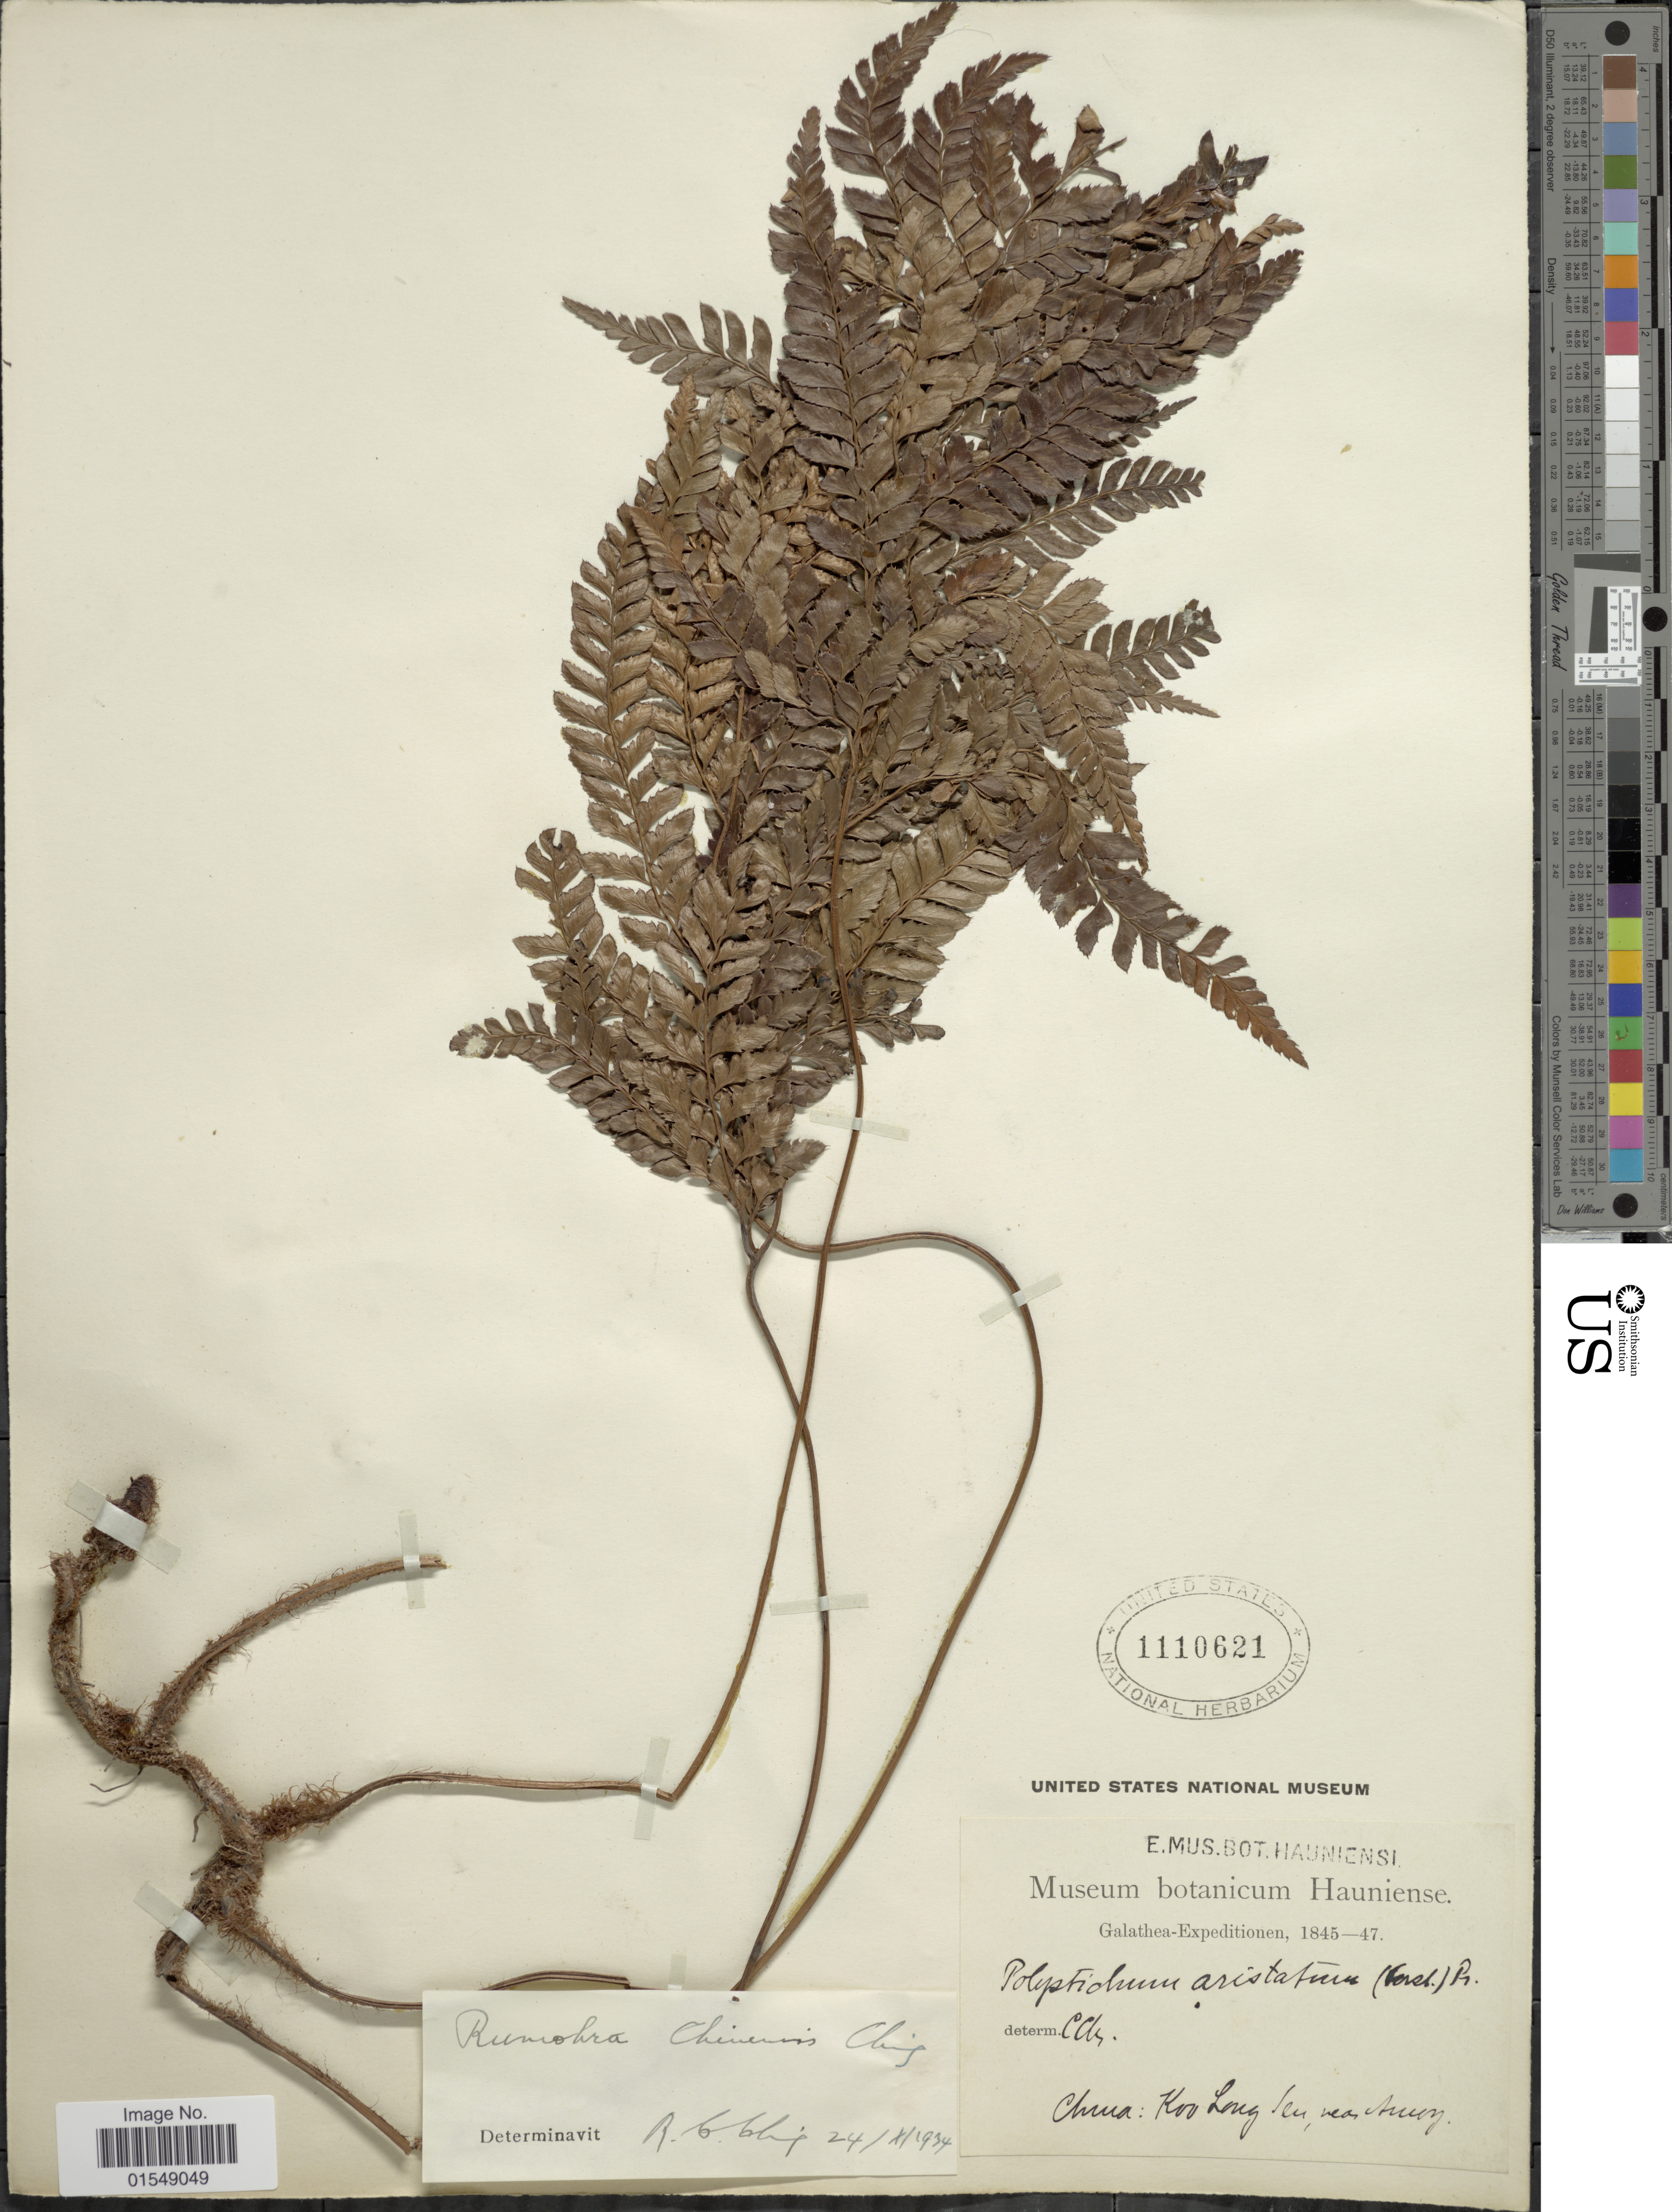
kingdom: Plantae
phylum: Tracheophyta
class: Polypodiopsida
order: Polypodiales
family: Dryopteridaceae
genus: Arachniodes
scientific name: Arachniodes chinensis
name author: (Rosenst.) Ching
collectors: Galathea Expedition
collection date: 1845/1847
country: China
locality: Koo Long Ien, weatum [interpreted]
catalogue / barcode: US 1110621